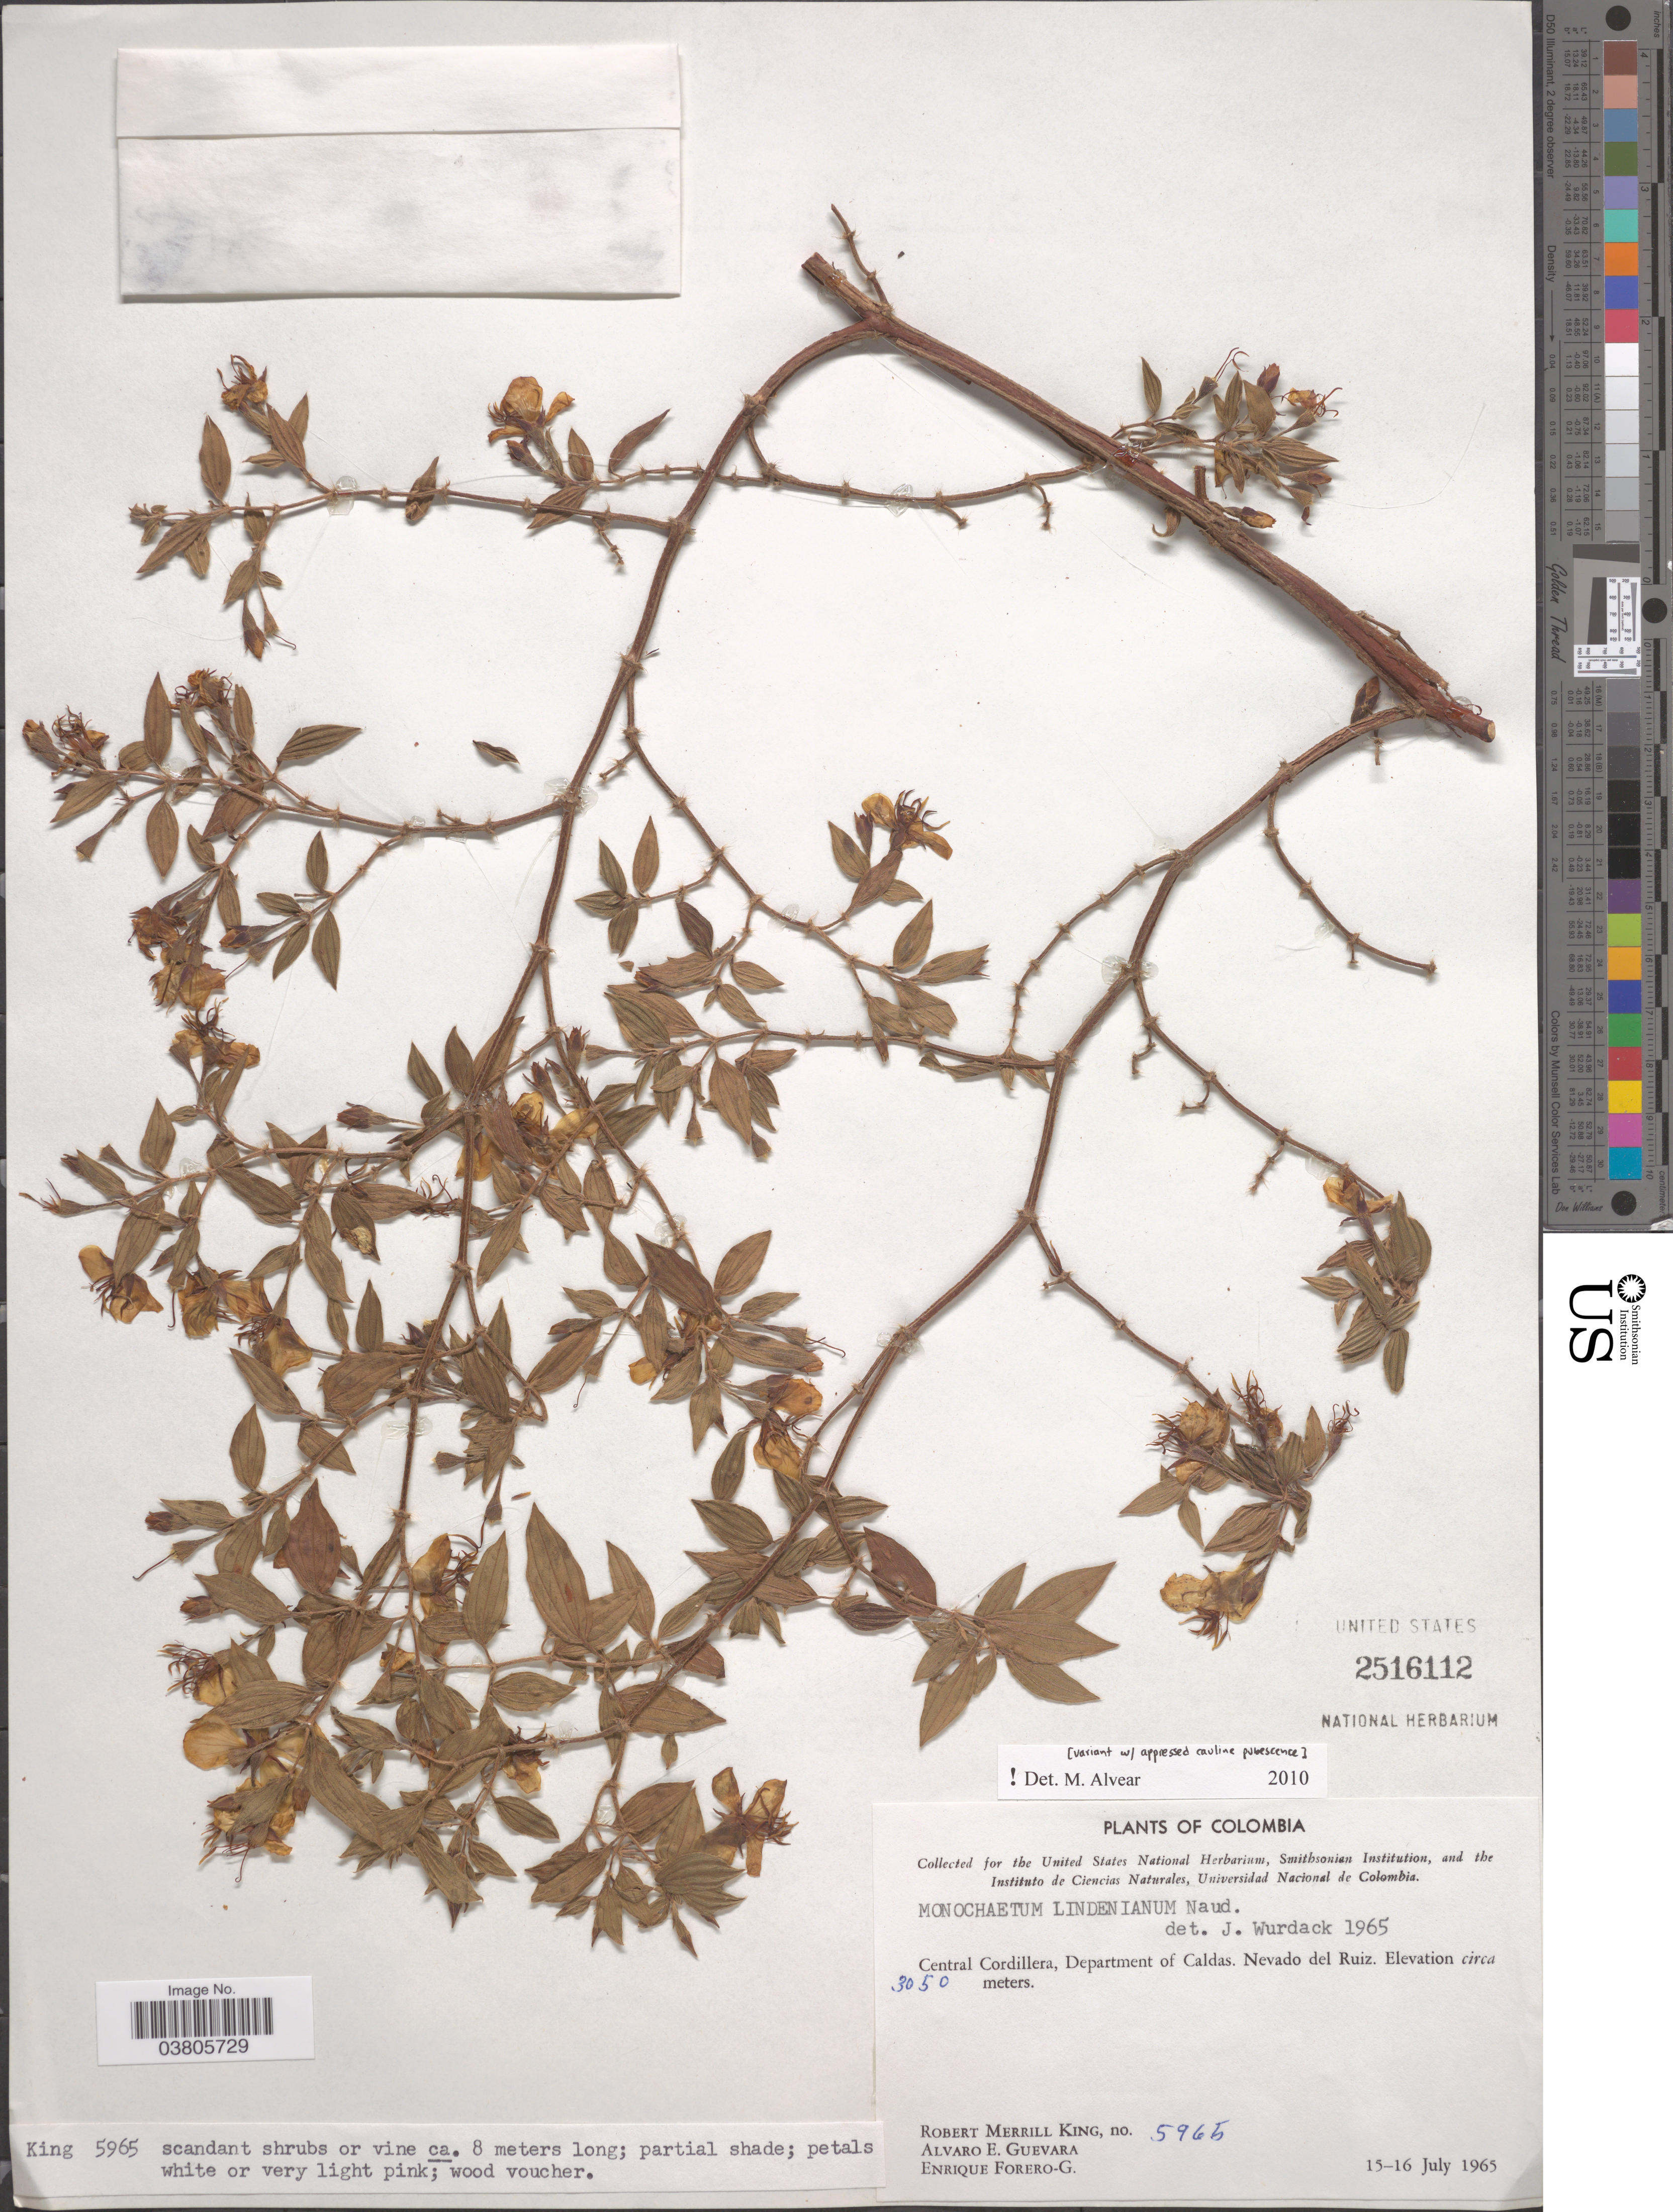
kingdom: Plantae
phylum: Tracheophyta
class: Magnoliopsida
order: Myrtales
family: Melastomataceae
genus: Monochaetum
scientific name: Monochaetum lindenianum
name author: Naudin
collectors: R. M. King, A. E. Guevara & E. Forero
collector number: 5965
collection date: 1965-07-15/1965-07-16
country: Colombia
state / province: Caldas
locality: Central Cordillera, Department of Caldas, Nevado del Ruiz.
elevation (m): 3050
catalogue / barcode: US 2516112